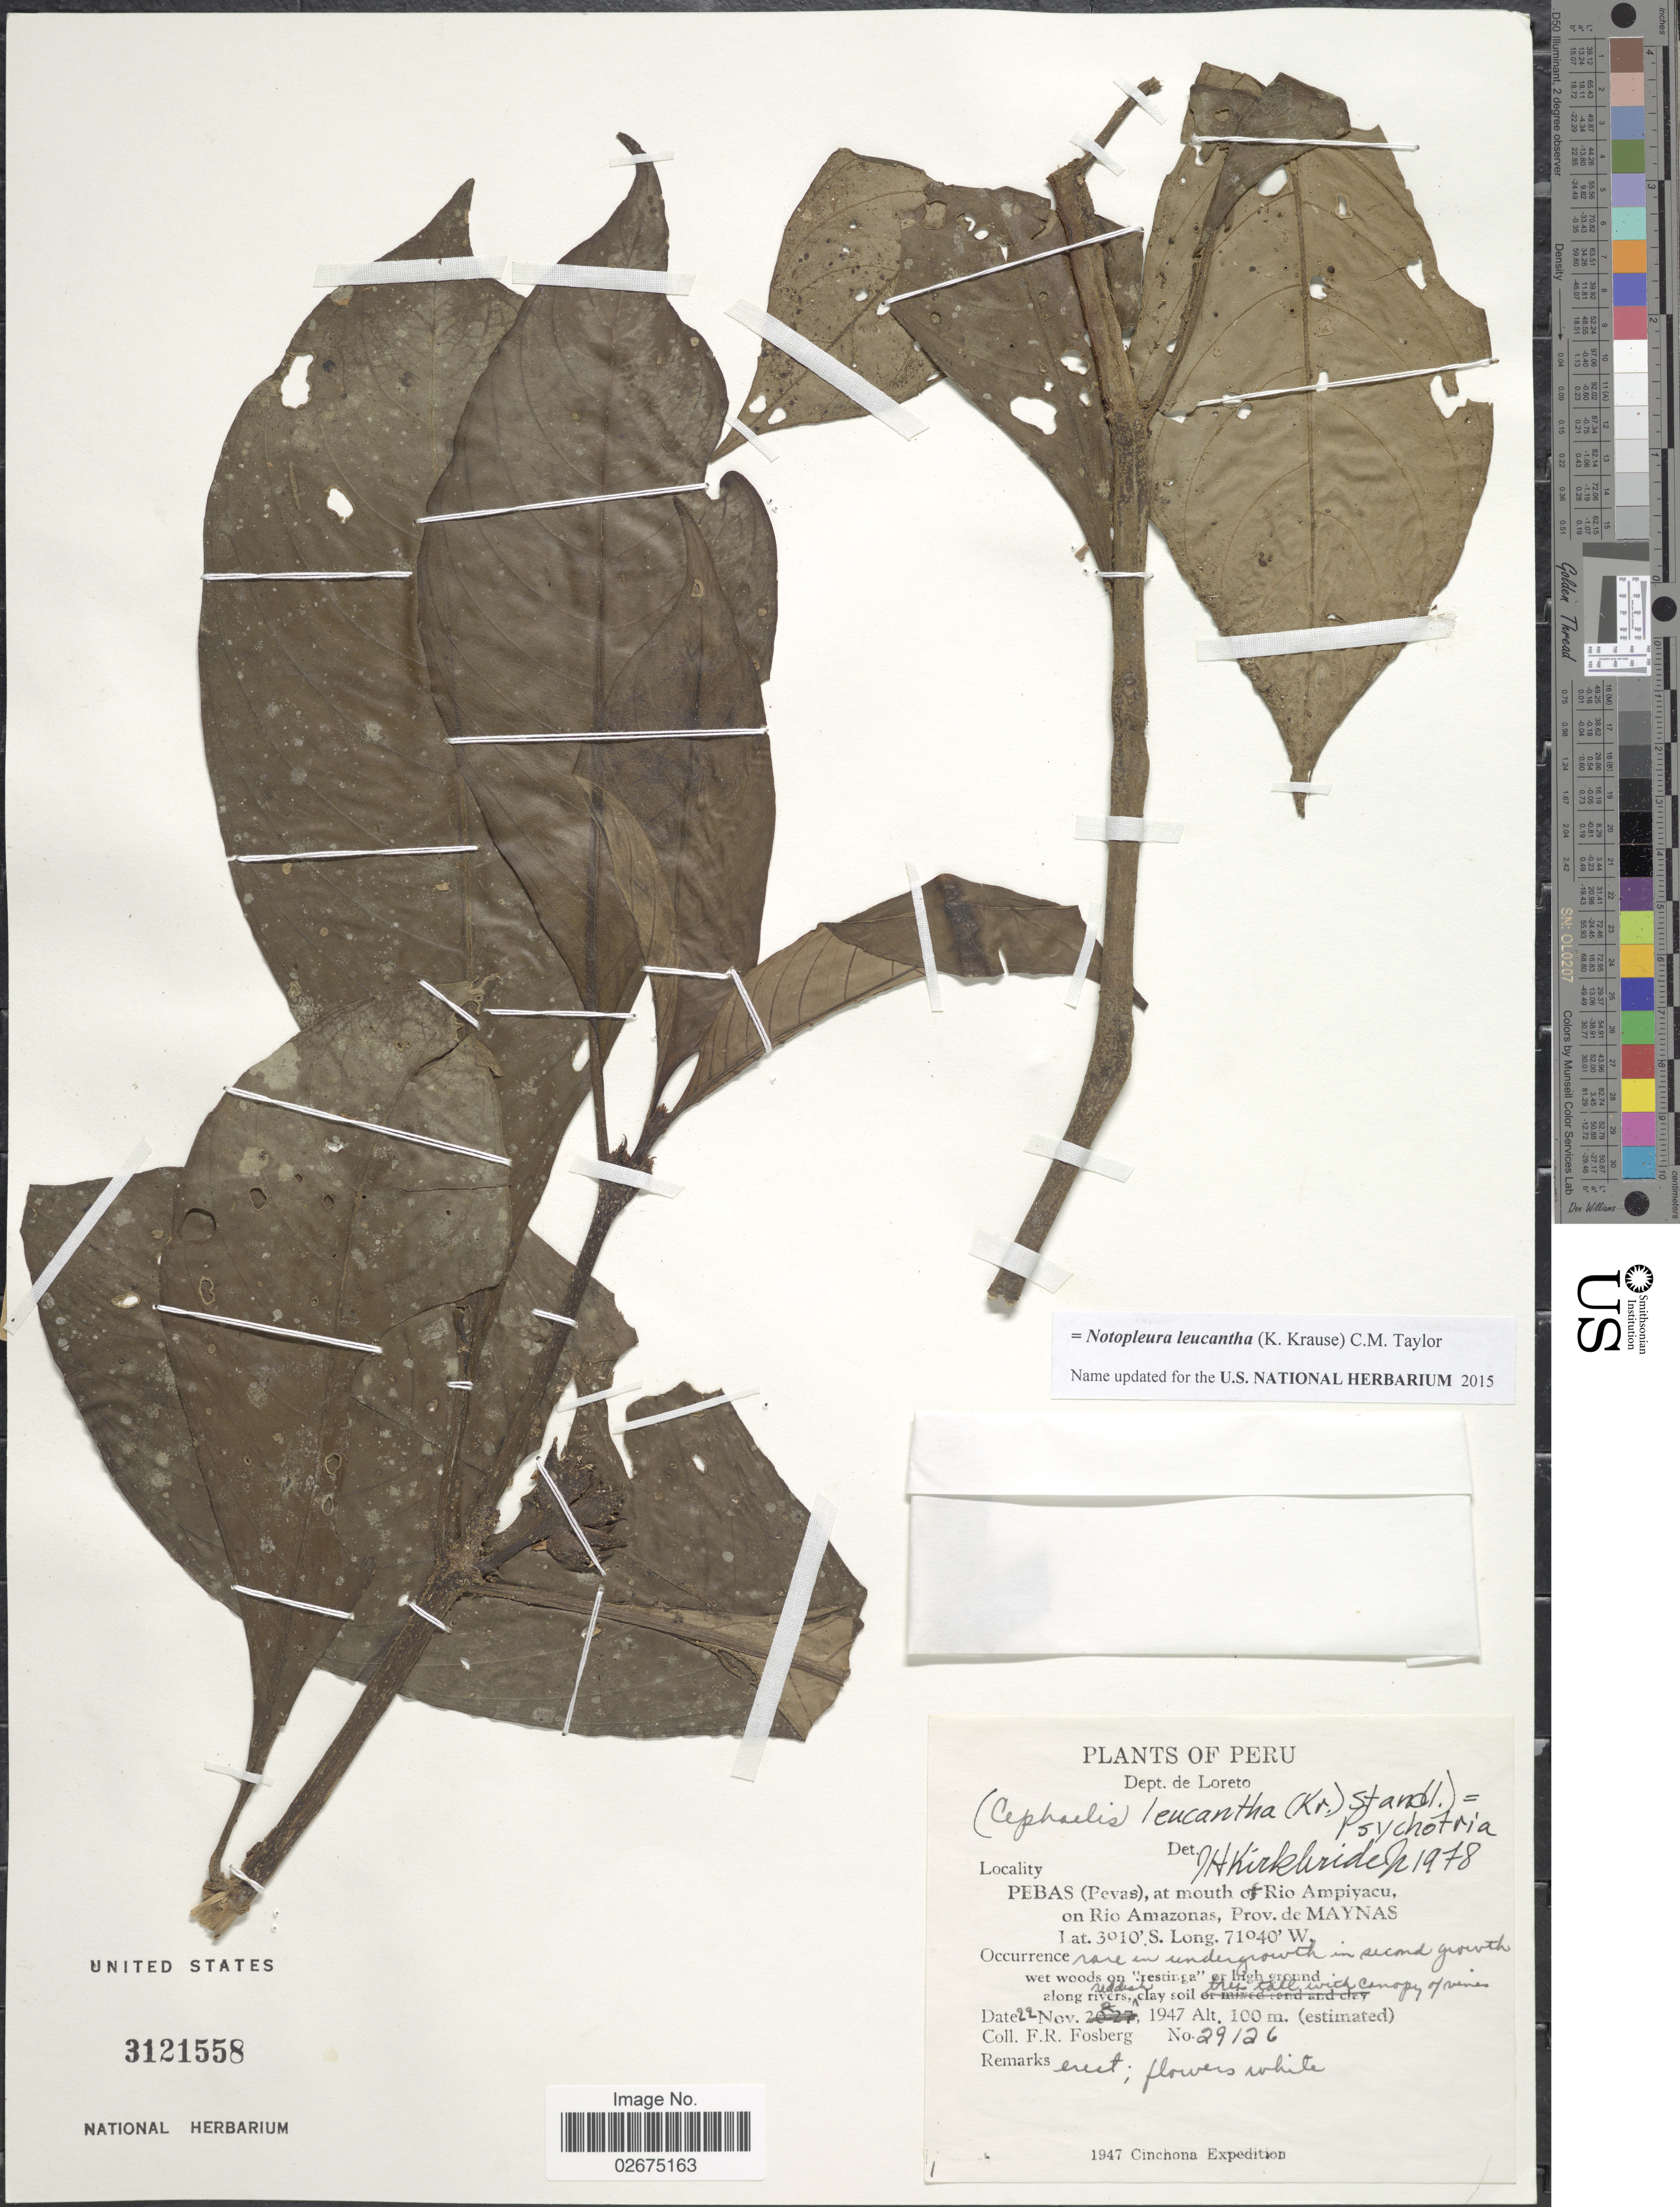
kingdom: Plantae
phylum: Tracheophyta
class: Magnoliopsida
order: Gentianales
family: Rubiaceae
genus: Notopleura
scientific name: Notopleura leucantha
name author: (K. Krause) C.M. Taylor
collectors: F. R. Fosberg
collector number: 29126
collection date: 1947-11-22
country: Peru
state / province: Loreto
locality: Pebas (Pevas), at mouth of Rio Ampiyacu, on Rio Amazonas, Prov. de Maynas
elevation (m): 100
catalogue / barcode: US 3121558